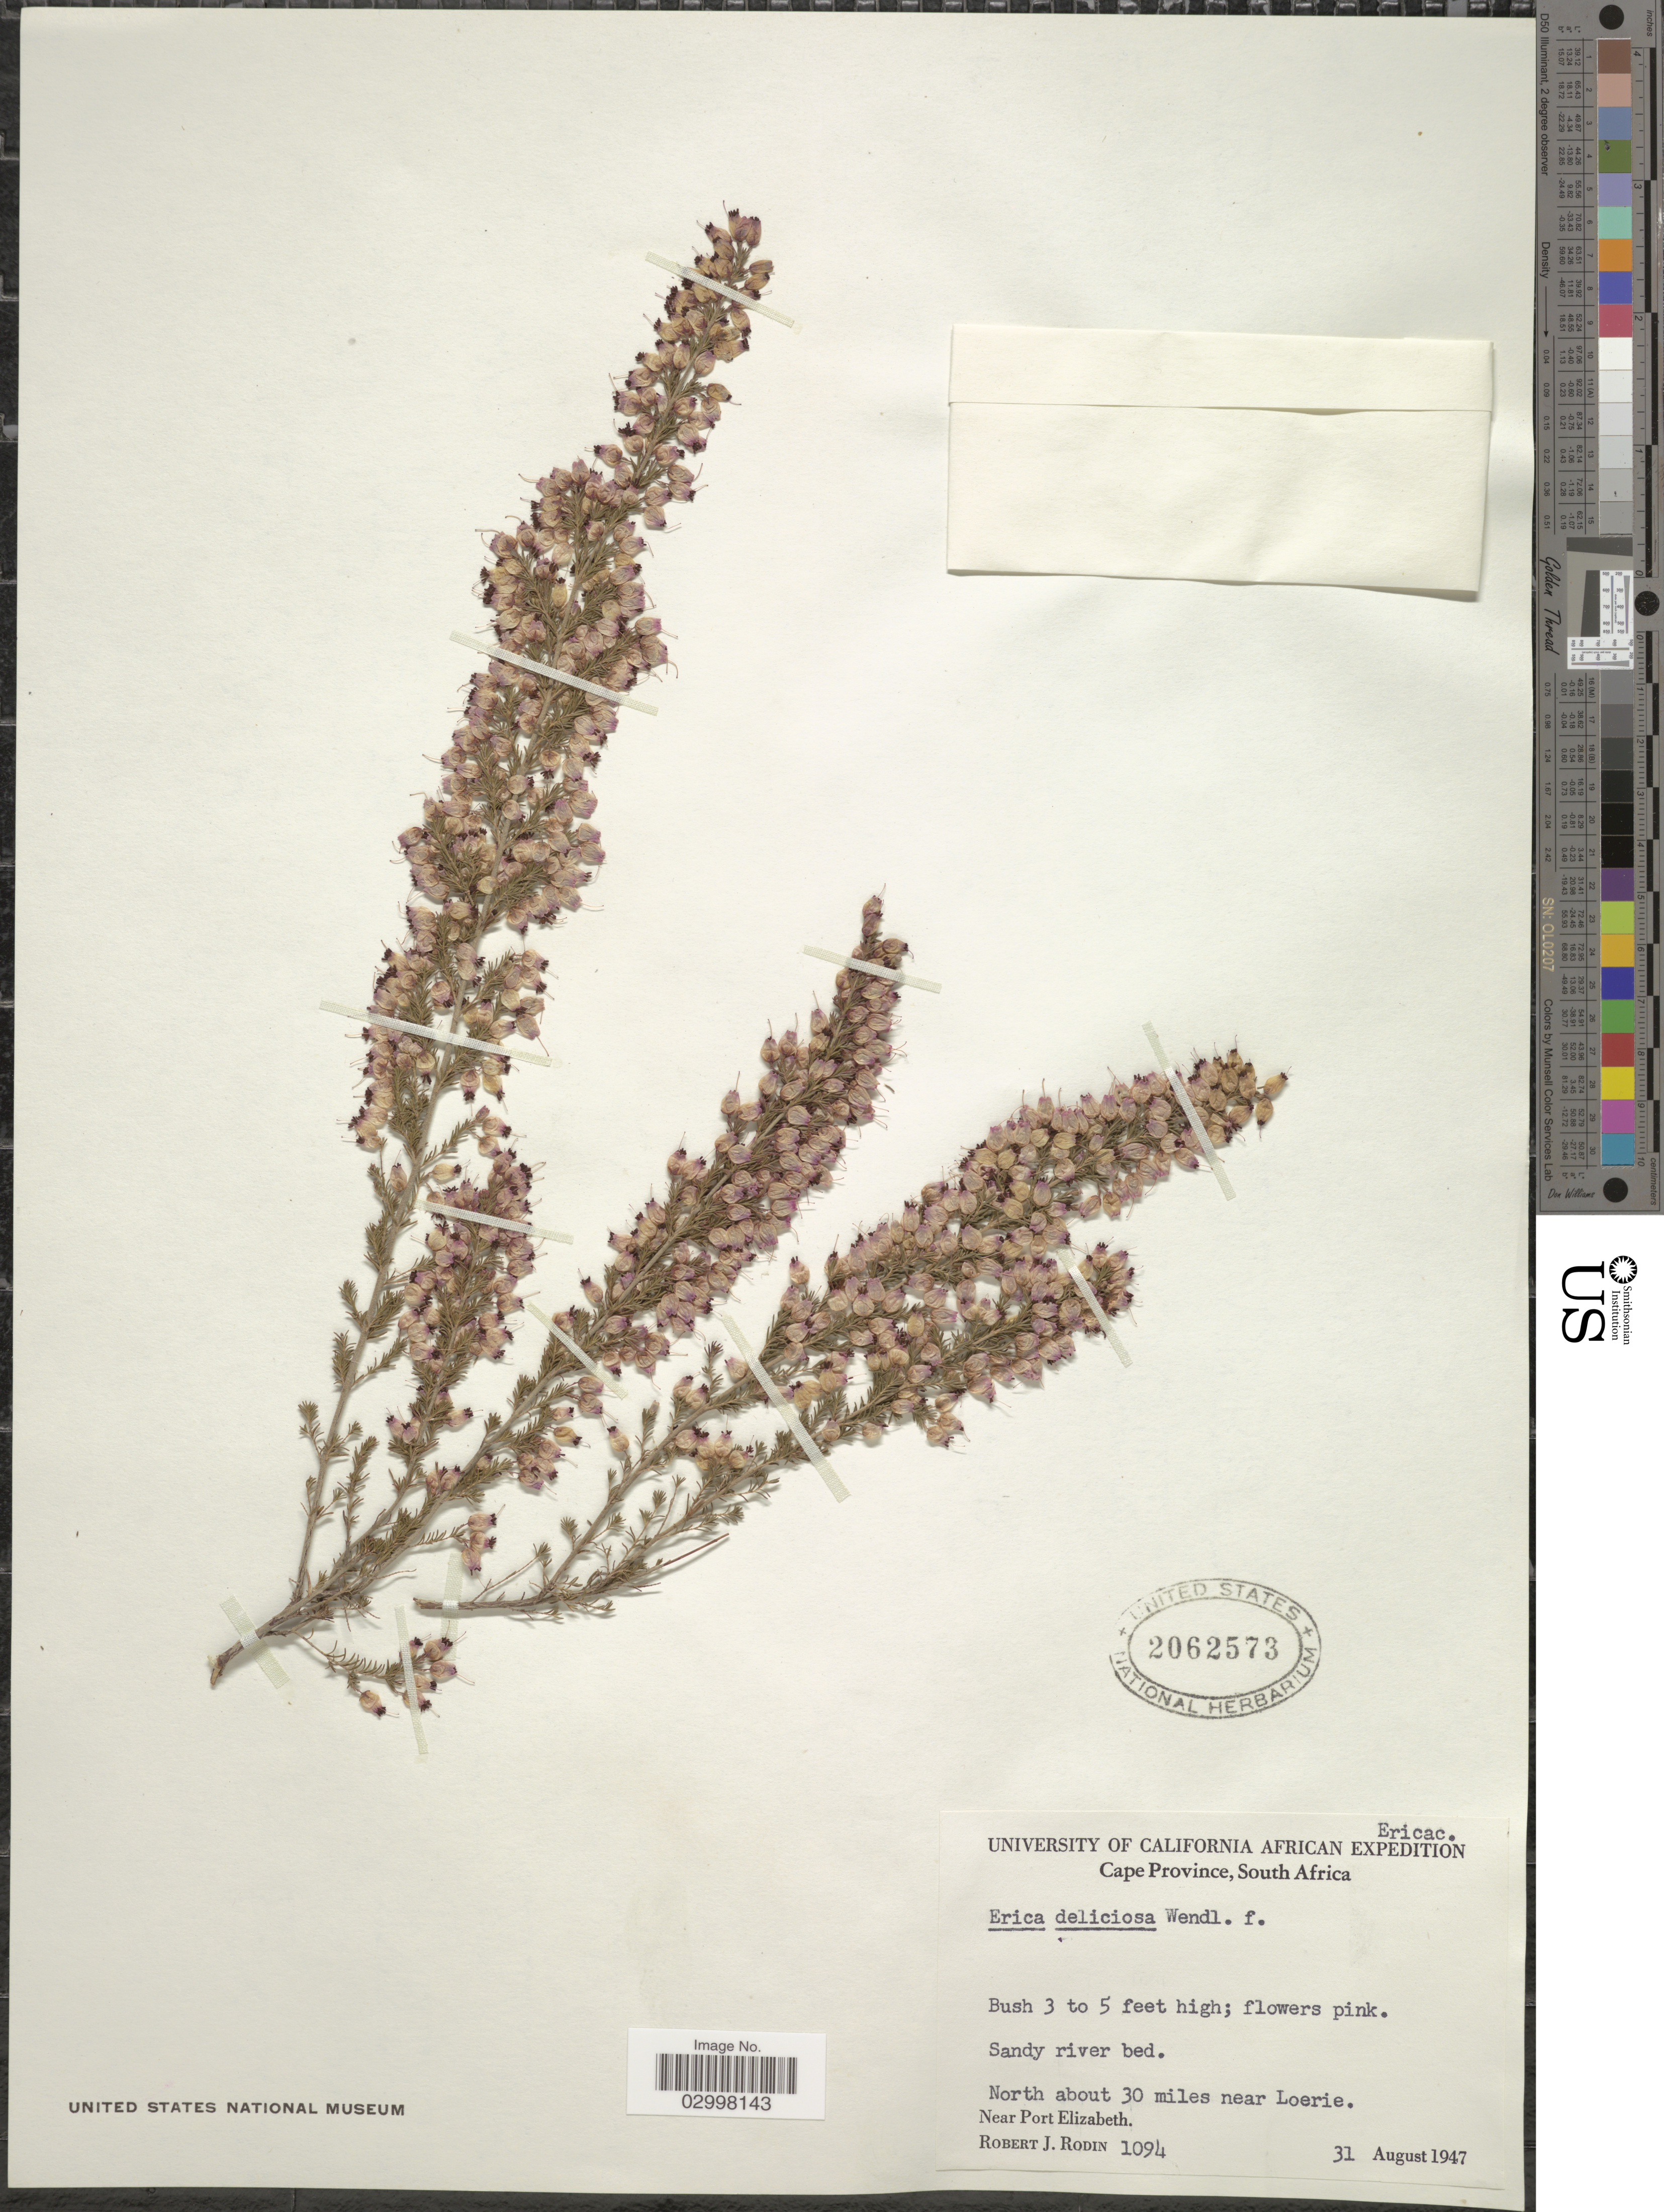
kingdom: Plantae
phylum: Tracheophyta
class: Magnoliopsida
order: Ericales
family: Ericaceae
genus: Erica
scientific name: Erica deliciosa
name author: H.L. Wendl. ex Benth.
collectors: R. J. Rodin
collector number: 1094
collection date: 1947-08-31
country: South Africa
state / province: Eastern Cape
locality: North about 30 miles near Loerie. Near Port Elizabeth.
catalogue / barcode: US 2062573